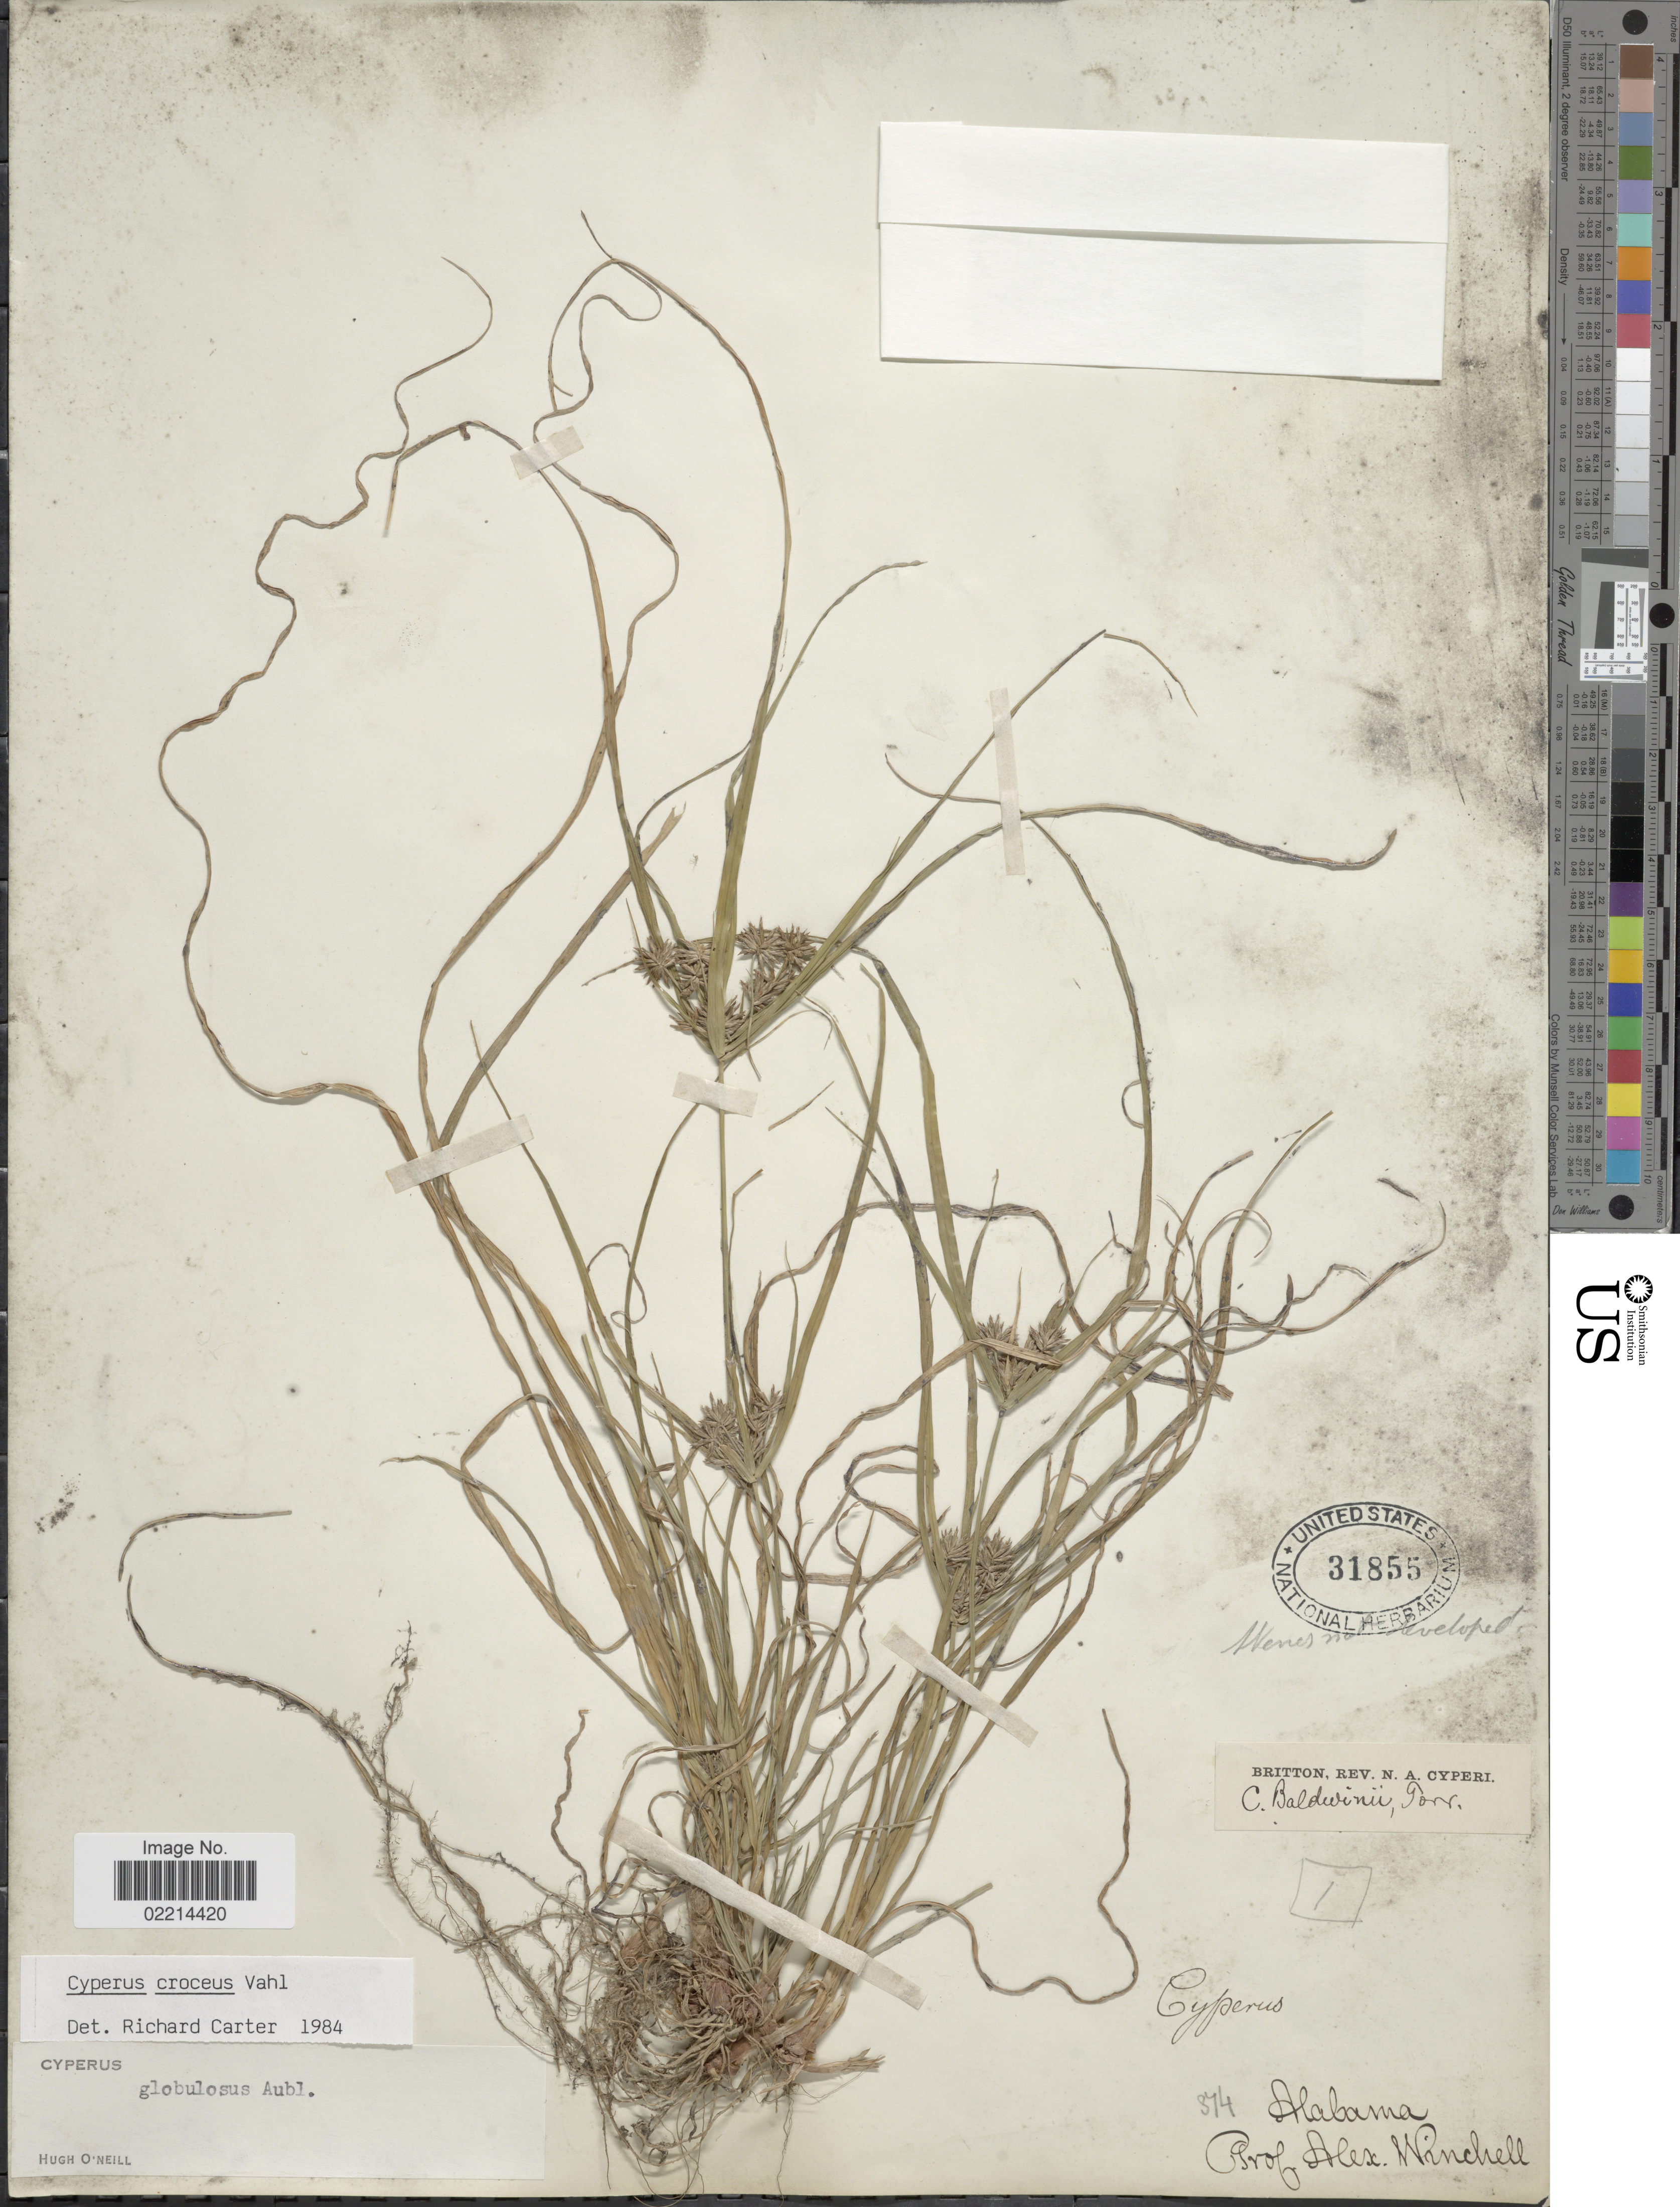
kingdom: Plantae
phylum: Tracheophyta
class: Liliopsida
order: Poales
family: Cyperaceae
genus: Cyperus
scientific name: Cyperus croceus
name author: Vahl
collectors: A. Winchell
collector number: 374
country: United States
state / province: Alabama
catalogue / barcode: US 31855